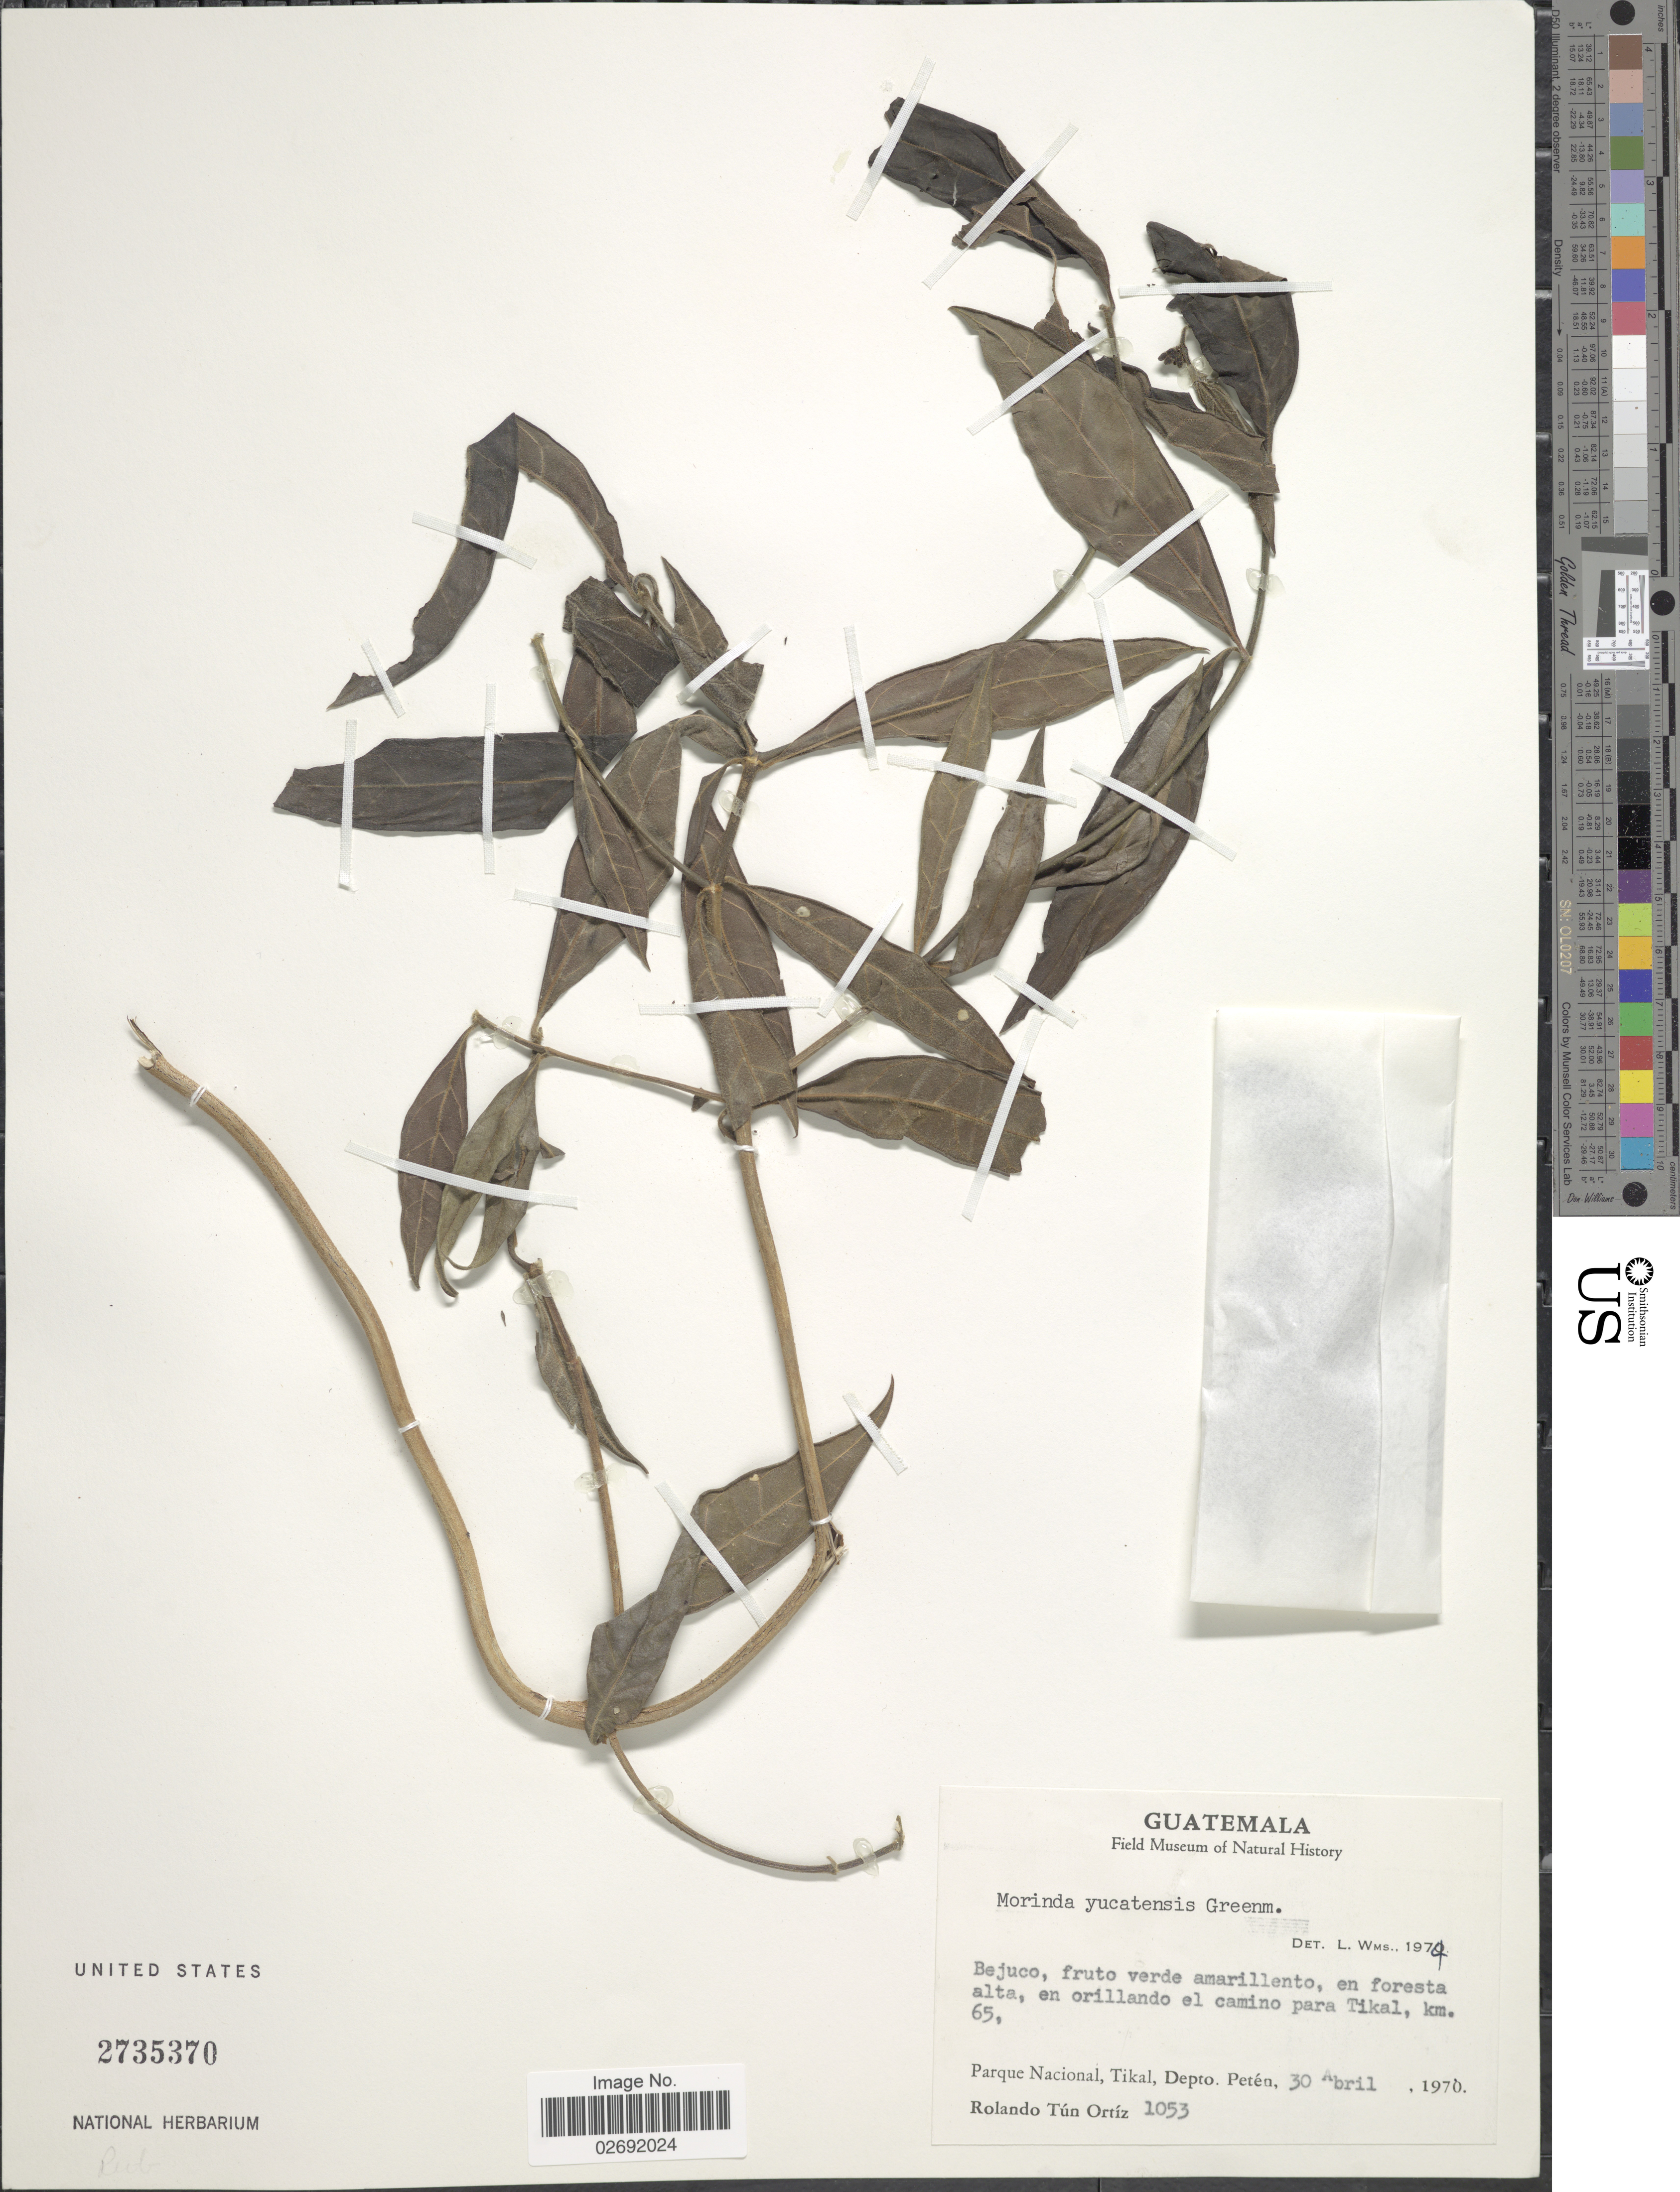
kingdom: Plantae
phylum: Tracheophyta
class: Magnoliopsida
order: Gentianales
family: Rubiaceae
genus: Morinda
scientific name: Morinda yucatanensis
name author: Greenm.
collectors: R. Tún Ortíz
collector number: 1053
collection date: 1970-04-30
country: Guatemala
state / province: El Petén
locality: En foresta alta, en orillando el camino para Tikal, km 65, Parque Nacional, Tikal, Depto. Petén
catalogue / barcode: US 2735370